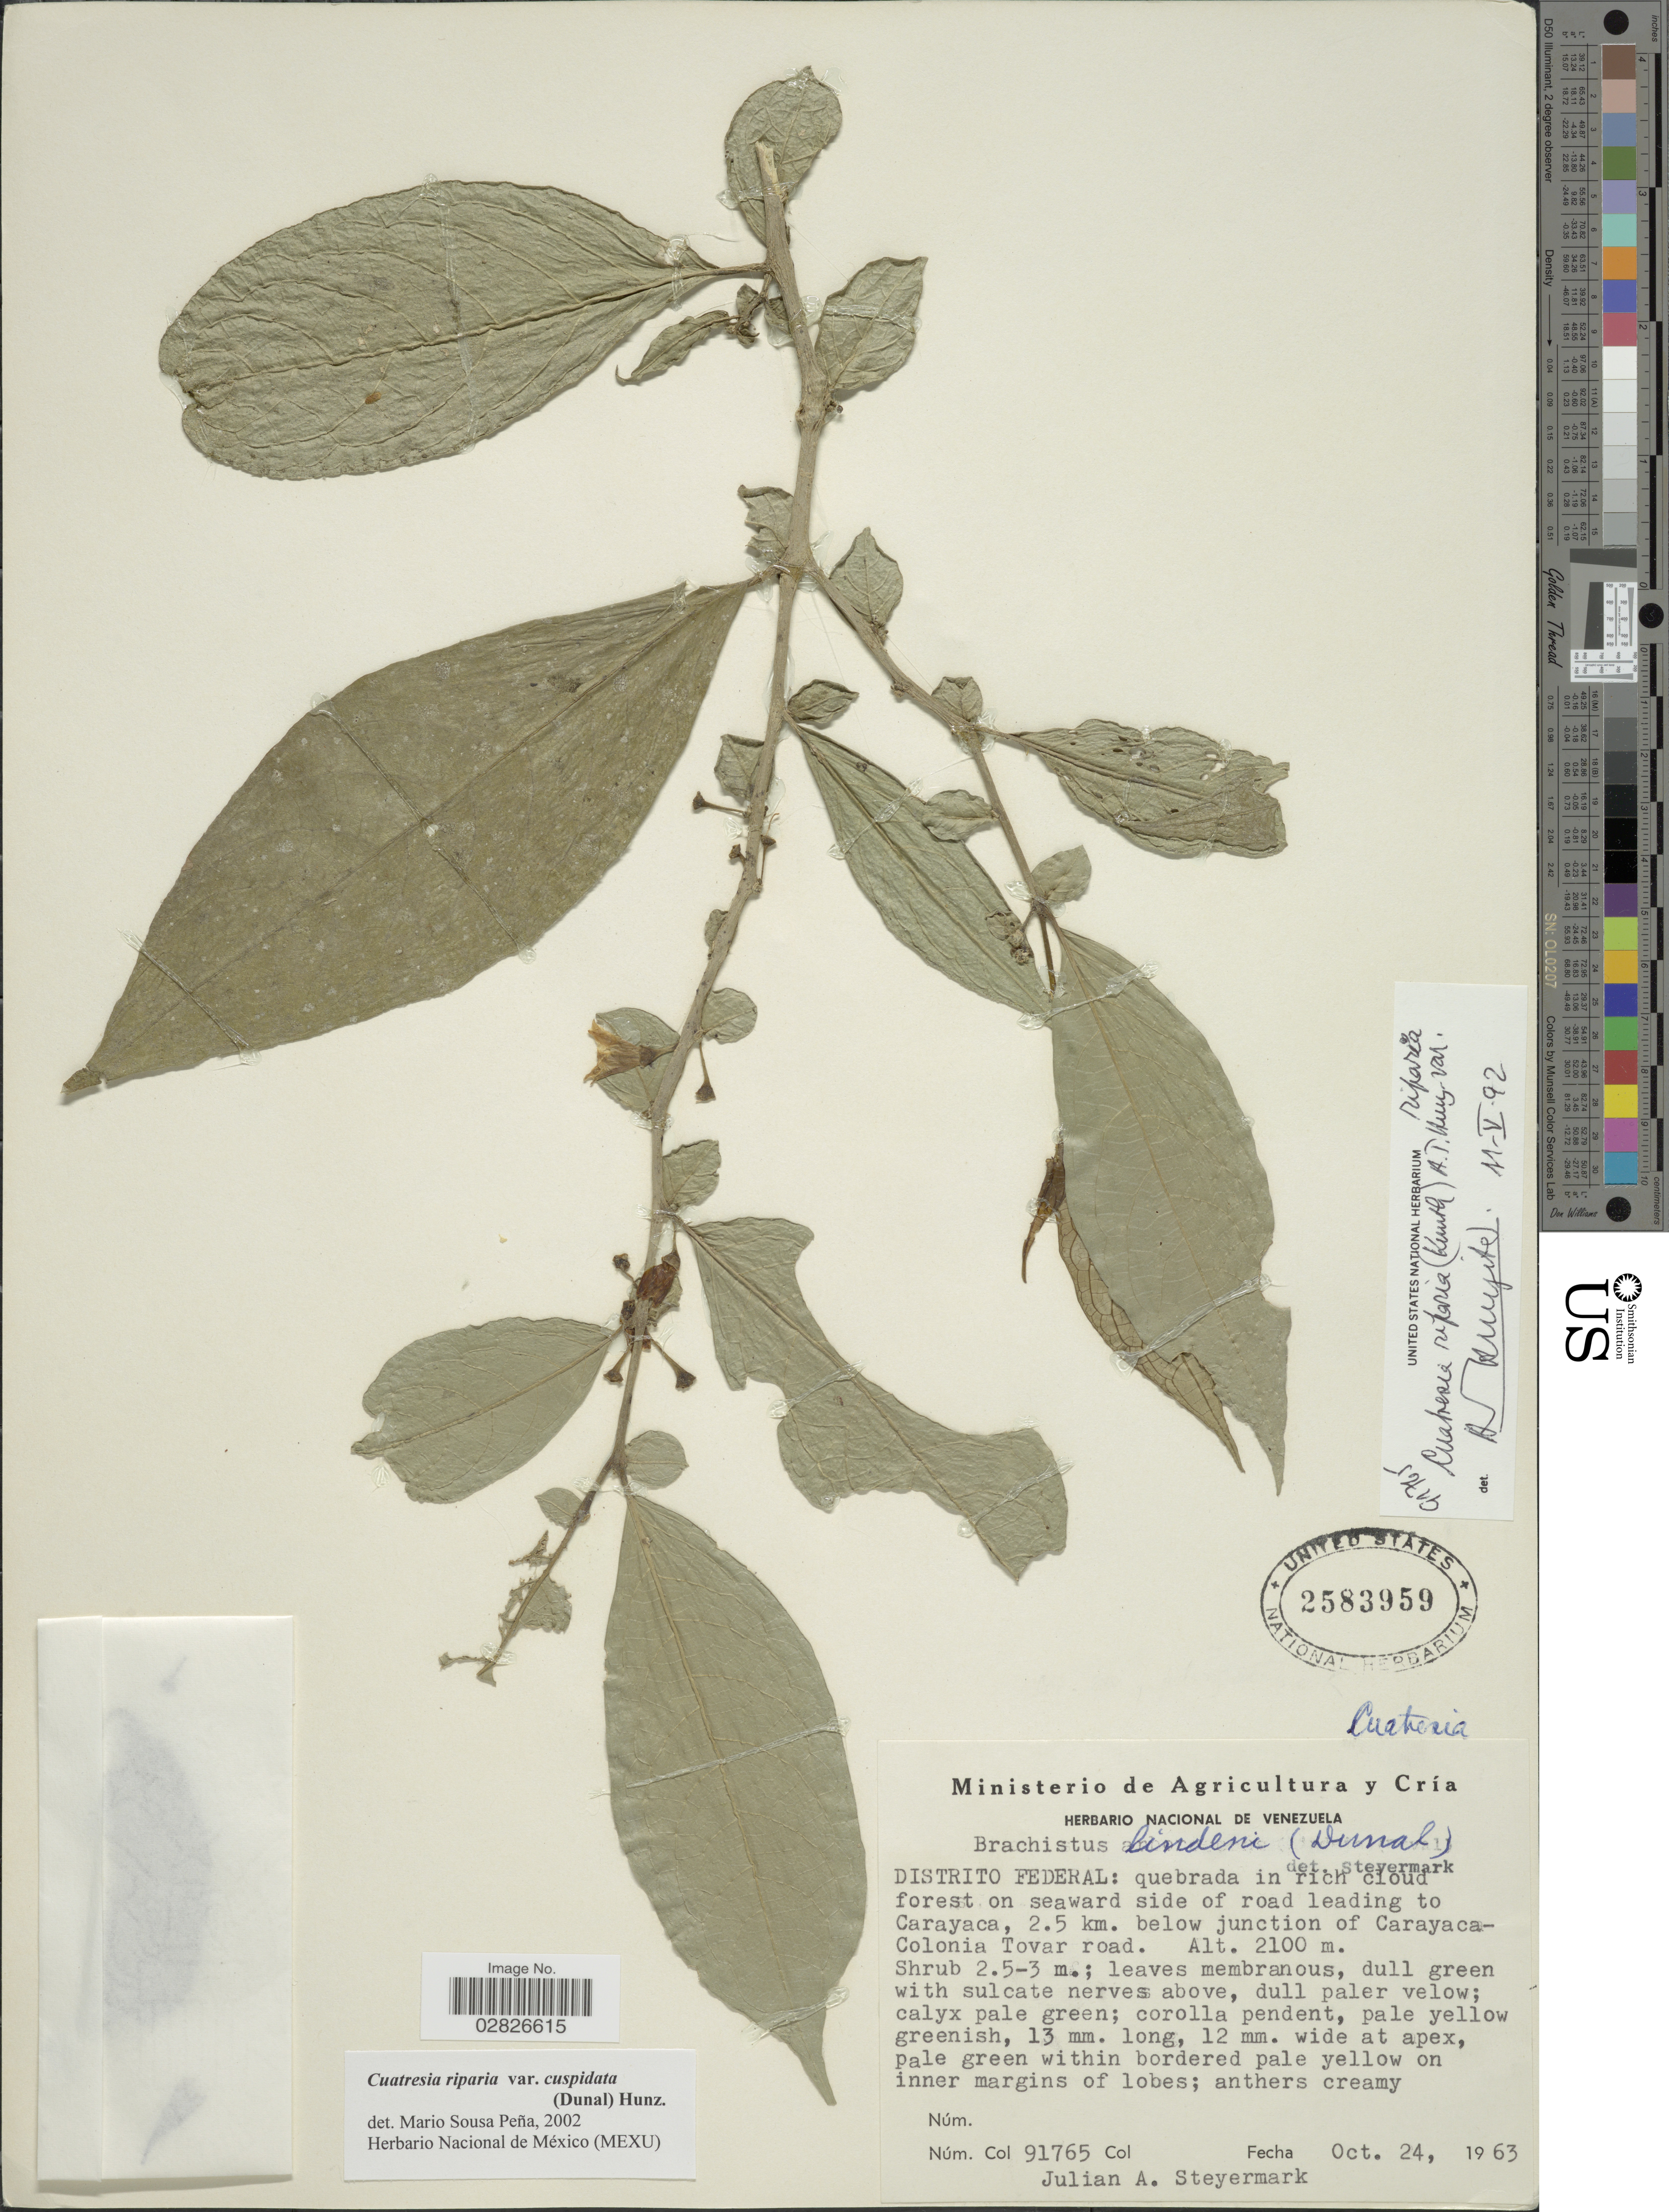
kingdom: Plantae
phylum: Tracheophyta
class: Magnoliopsida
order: Solanales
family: Solanaceae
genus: Cuatresia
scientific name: Cuatresia riparia var. cuspidata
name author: (Dunal) Hunz.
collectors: J. Steyermark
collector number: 91765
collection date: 1963-10-24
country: Venezuela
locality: Distrito Federal, quebrada in rich cloud forest on seaward side of road leading to Carayaca, 2.5 km. below junction of Carayaca-Colonia Tovar road.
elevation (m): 2100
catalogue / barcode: US 2583959